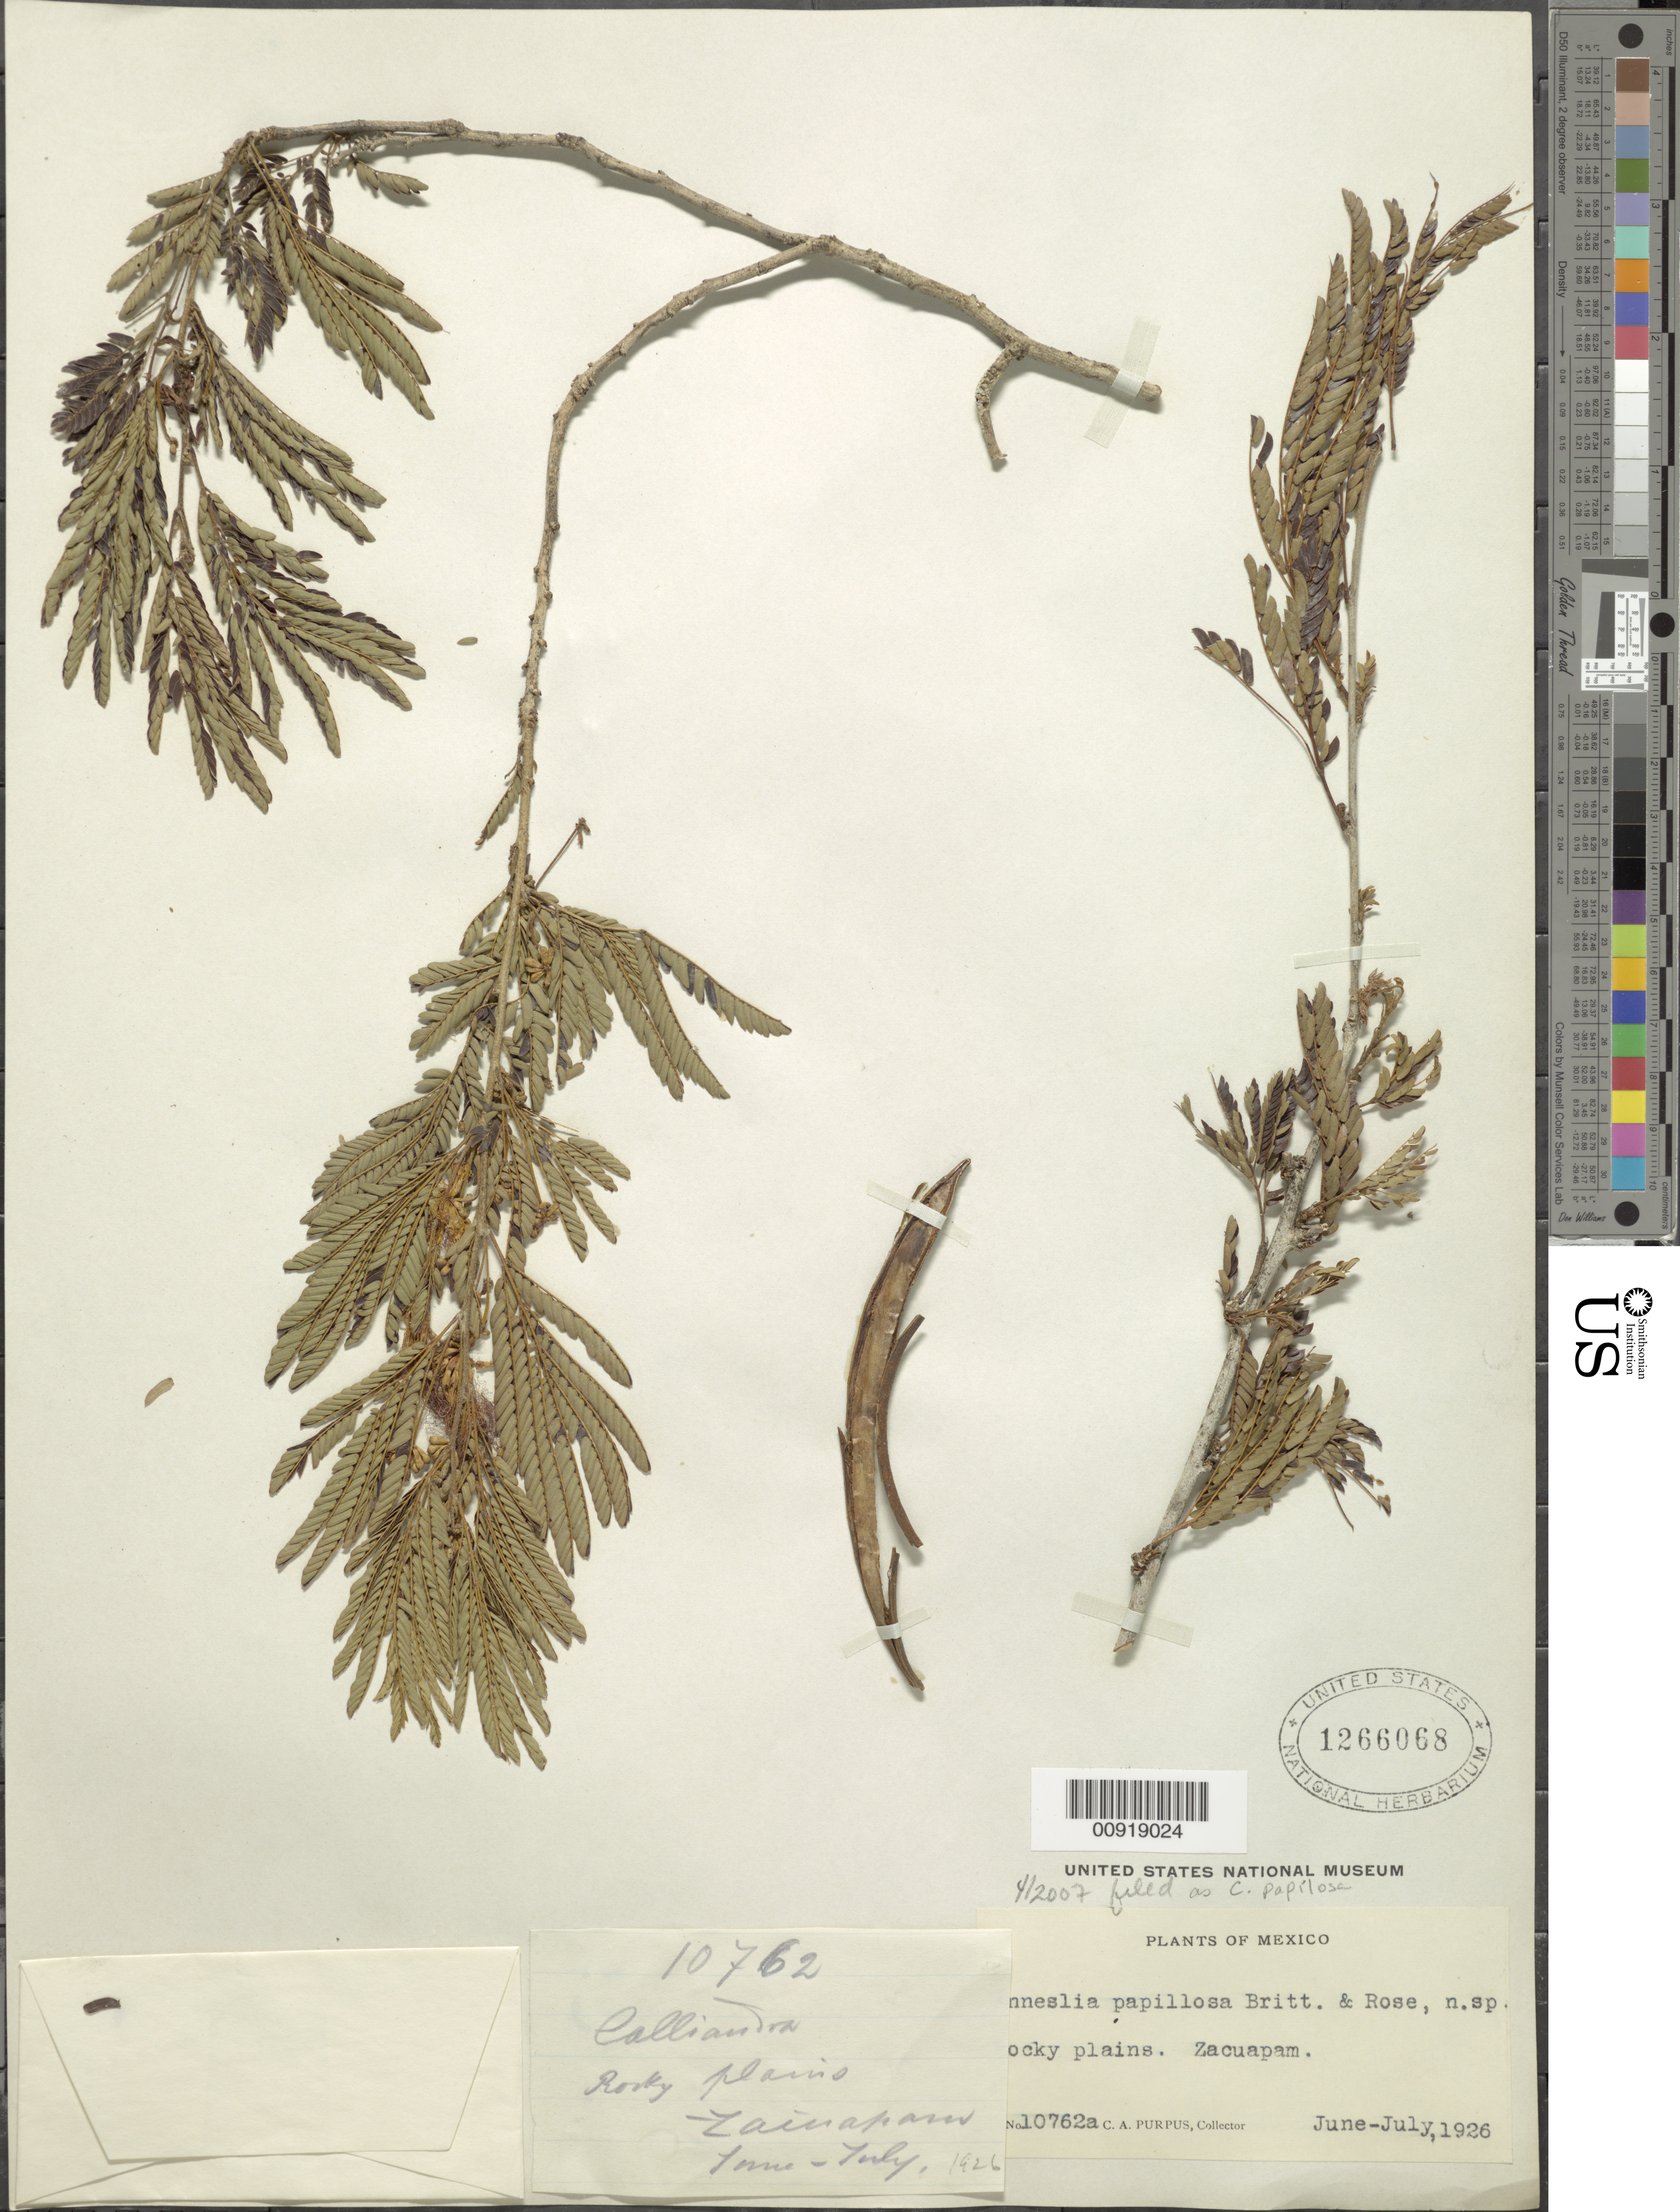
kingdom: Plantae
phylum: Tracheophyta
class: Magnoliopsida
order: Fabales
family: Fabaceae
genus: Calliandra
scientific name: Calliandra papillosa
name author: (Britton) Standl.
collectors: C. A. Purpus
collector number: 10762 a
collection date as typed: Jun 1926 to -- Jul 1926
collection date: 1926-06/1926-07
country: Mexico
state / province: Veracruz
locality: Zacuapam, Veracruz.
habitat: Rocky plains.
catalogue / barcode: US 1266068